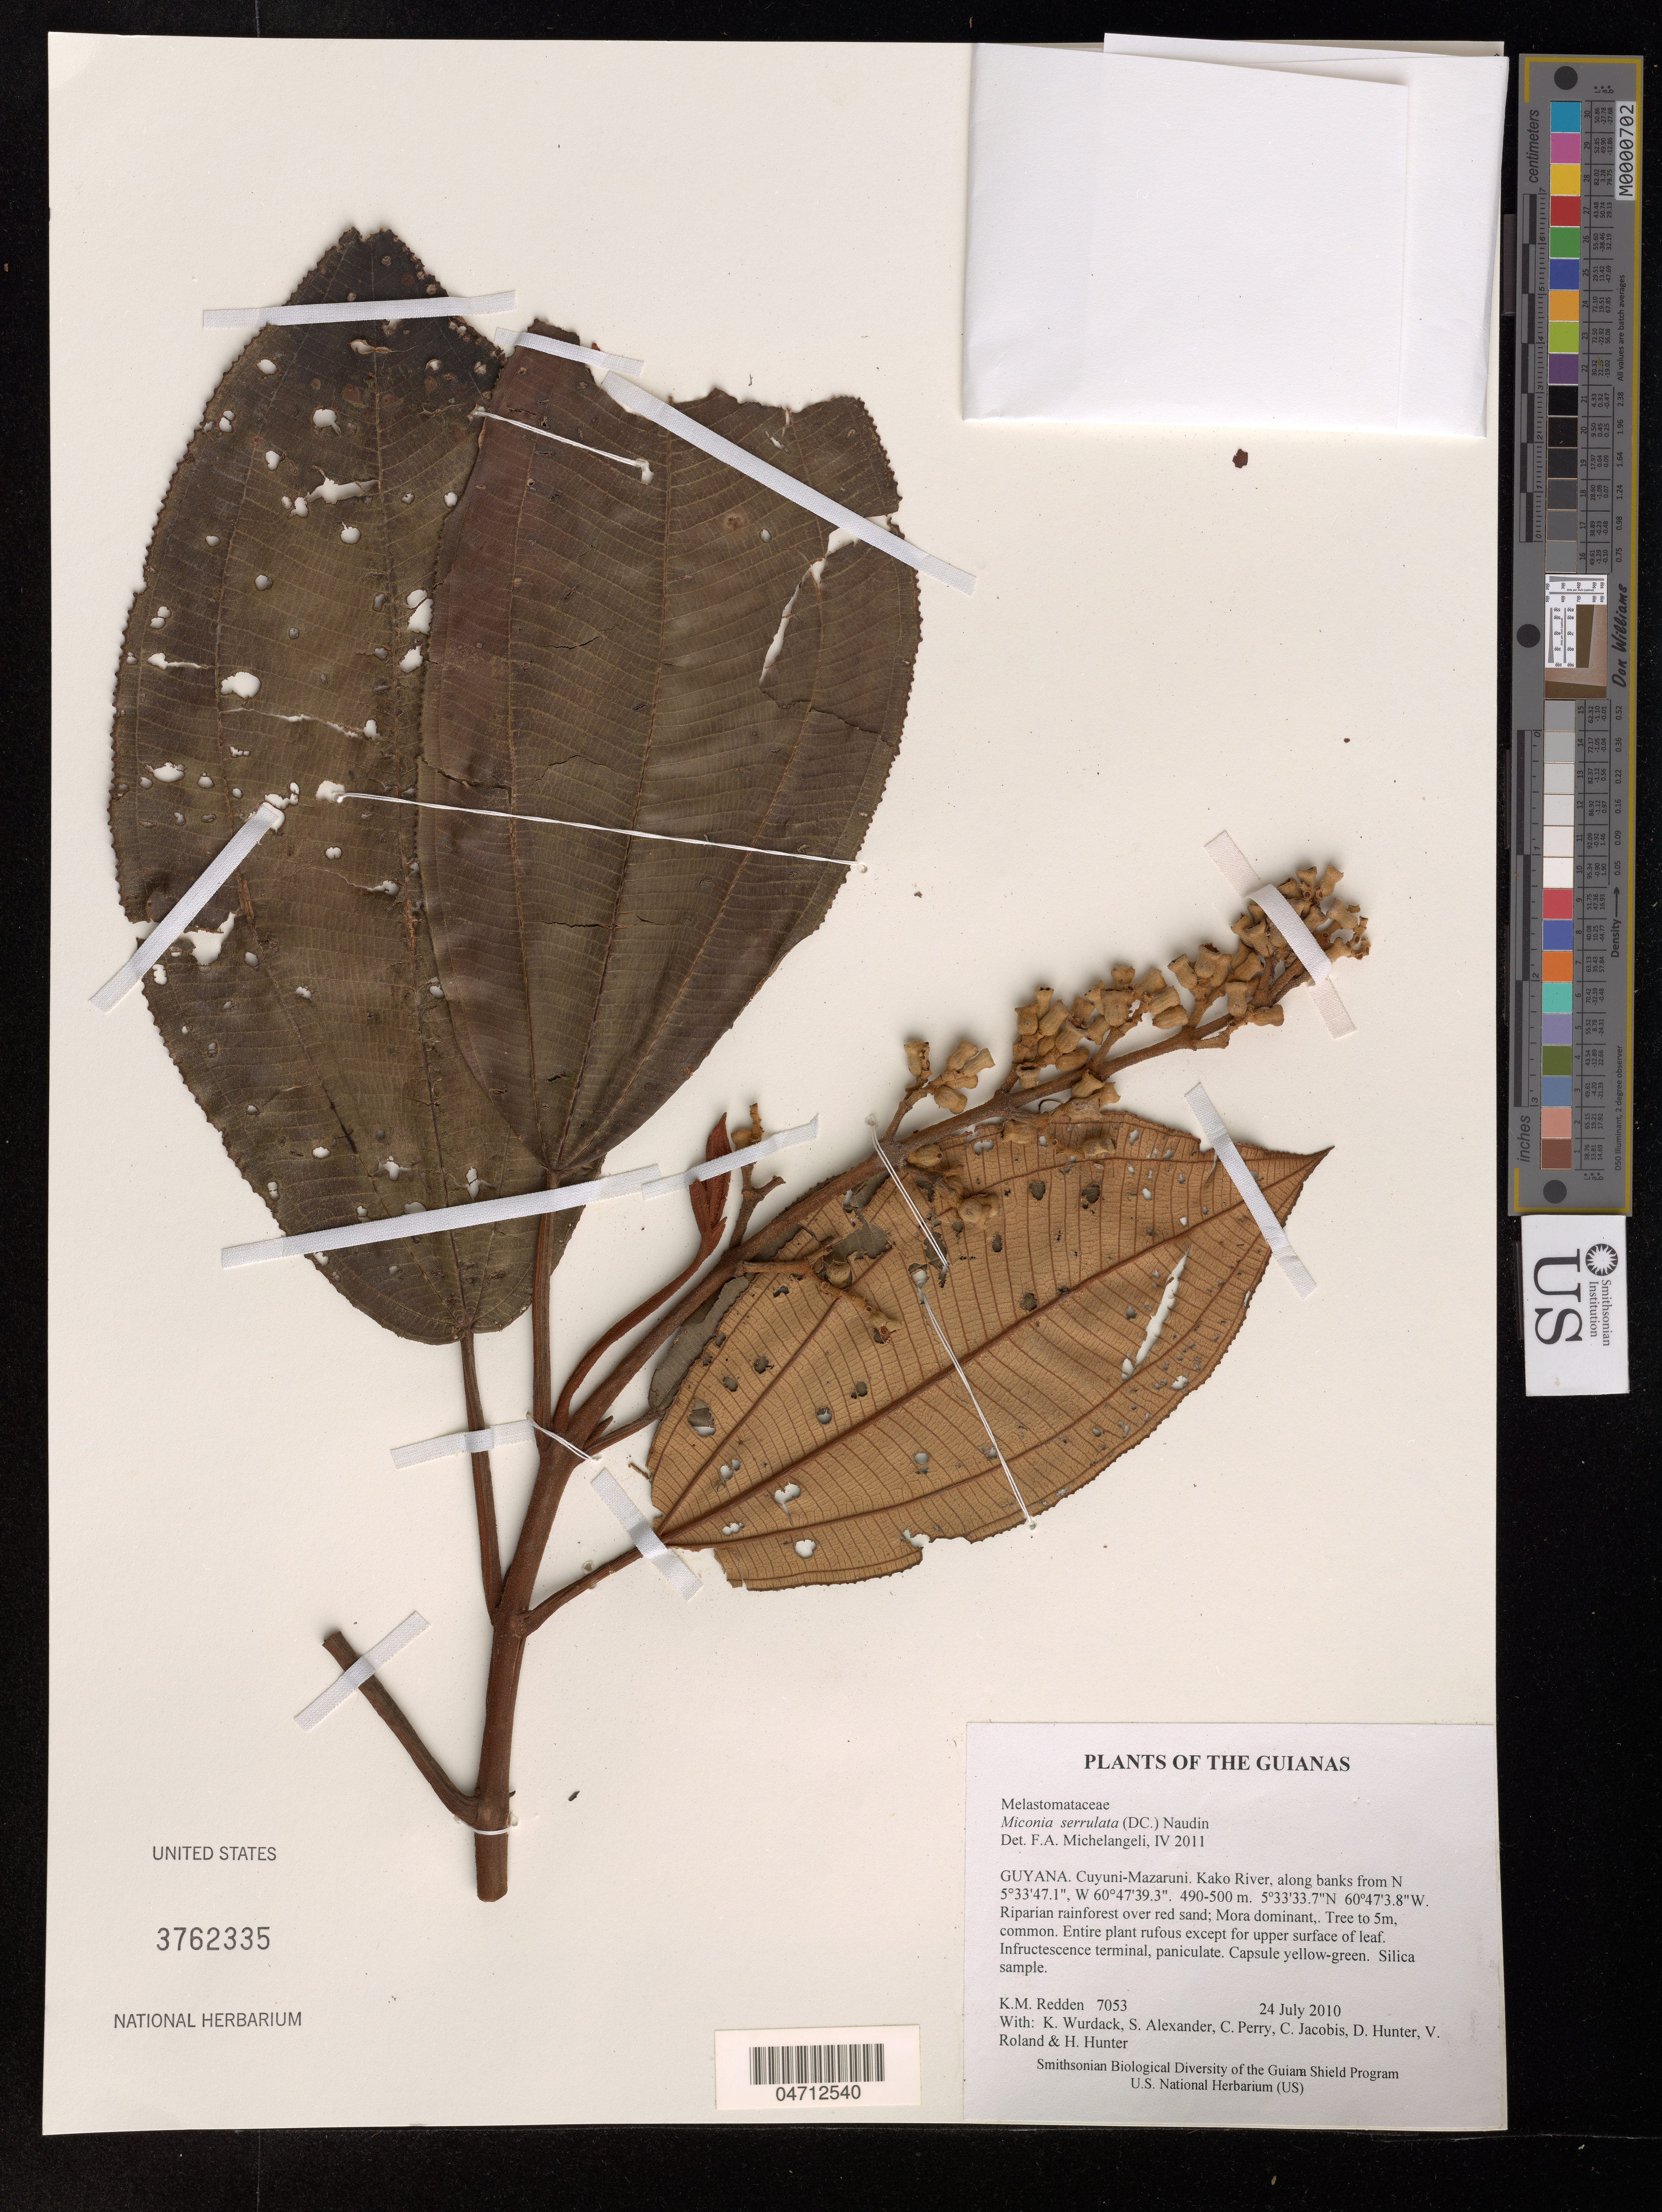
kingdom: Plantae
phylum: Tracheophyta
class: Magnoliopsida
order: Myrtales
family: Melastomataceae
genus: Miconia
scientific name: Miconia serrulata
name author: (DC.) Naudin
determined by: Michelangeli, F. A.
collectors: K. M. Redden, K. Wurdack, S. N. Alexander, C. Perry, C. Jacobis, D. Hunter, V. Roland & H. Hunter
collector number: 7053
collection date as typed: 24 July 2010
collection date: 2010-07-24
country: Guyana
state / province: Cuyuni-Mazaruni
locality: Kako River, along banks from N 5°33'47.1", W 60°47'39.3"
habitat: Riparian rainforest over red sand; Mora dominant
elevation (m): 490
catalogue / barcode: US 3762335